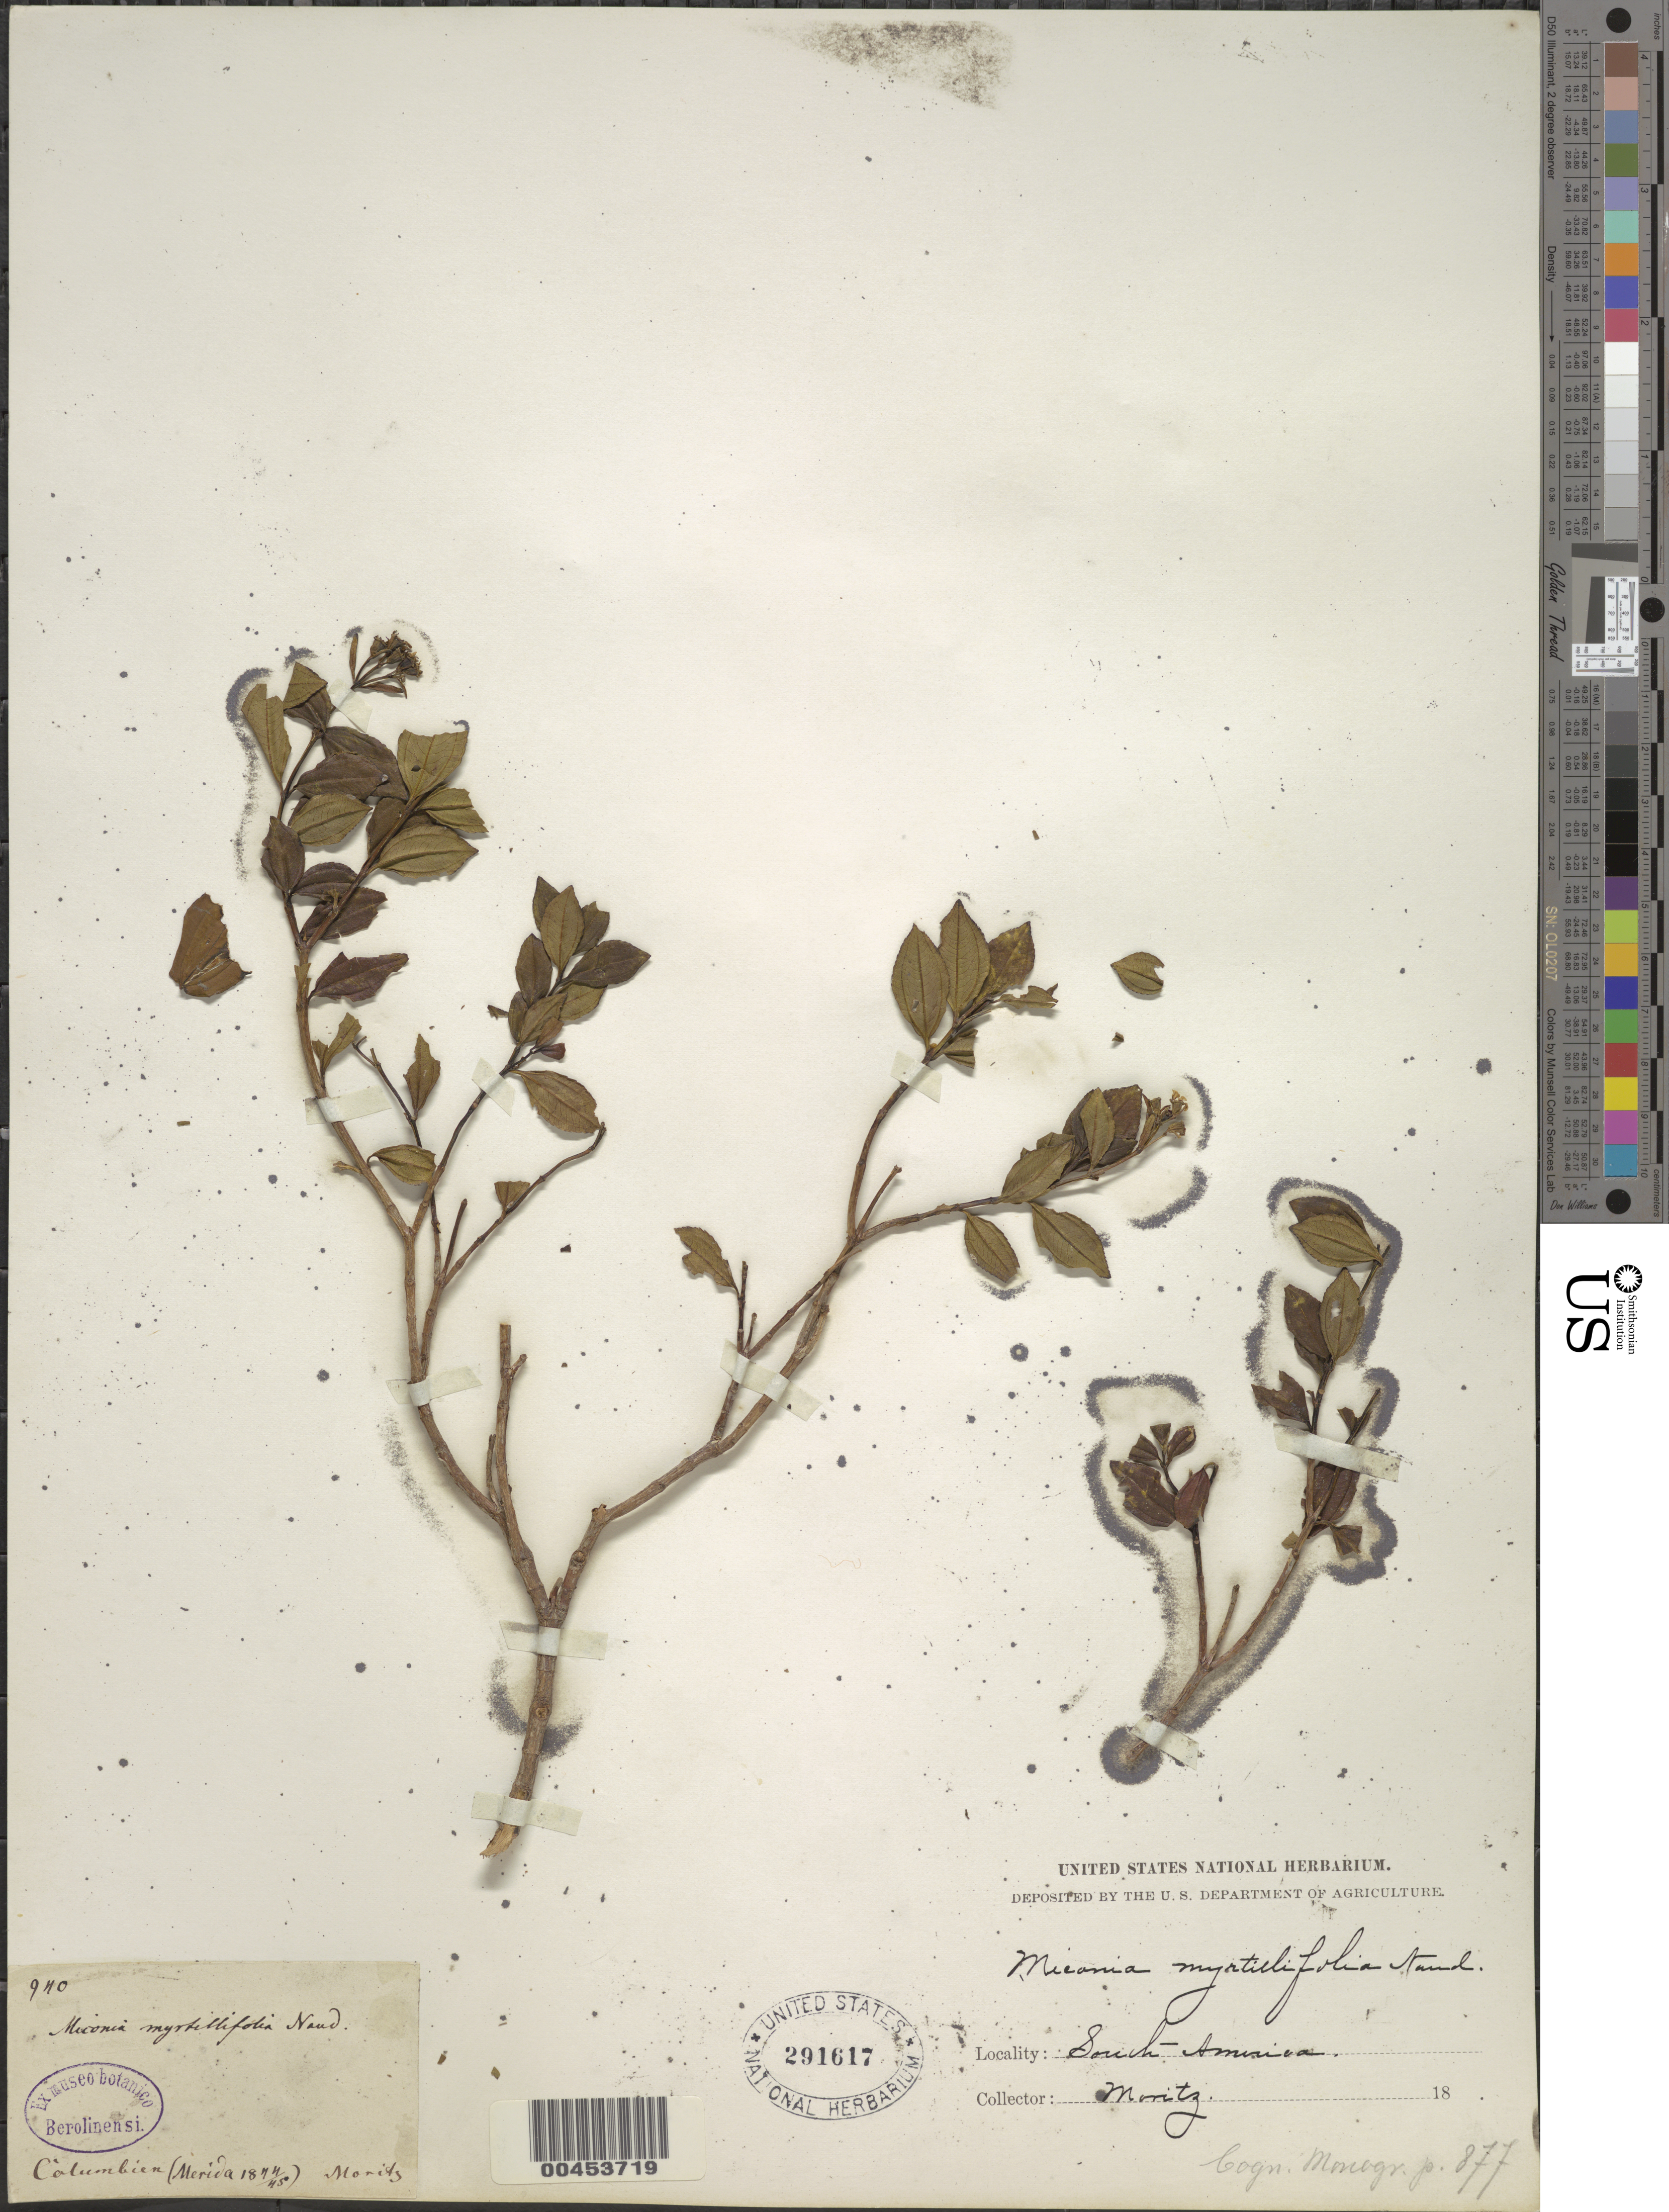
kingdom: Plantae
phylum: Tracheophyta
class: Magnoliopsida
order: Myrtales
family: Melastomataceae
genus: Miconia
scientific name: Miconia myrtillifolia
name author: Naudin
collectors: J. W. Moritz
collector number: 940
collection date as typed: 1844 to -- --- 1845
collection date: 1844/1845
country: Venezuela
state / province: Mérida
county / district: Libertador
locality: Mérida Merida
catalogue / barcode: US 291617